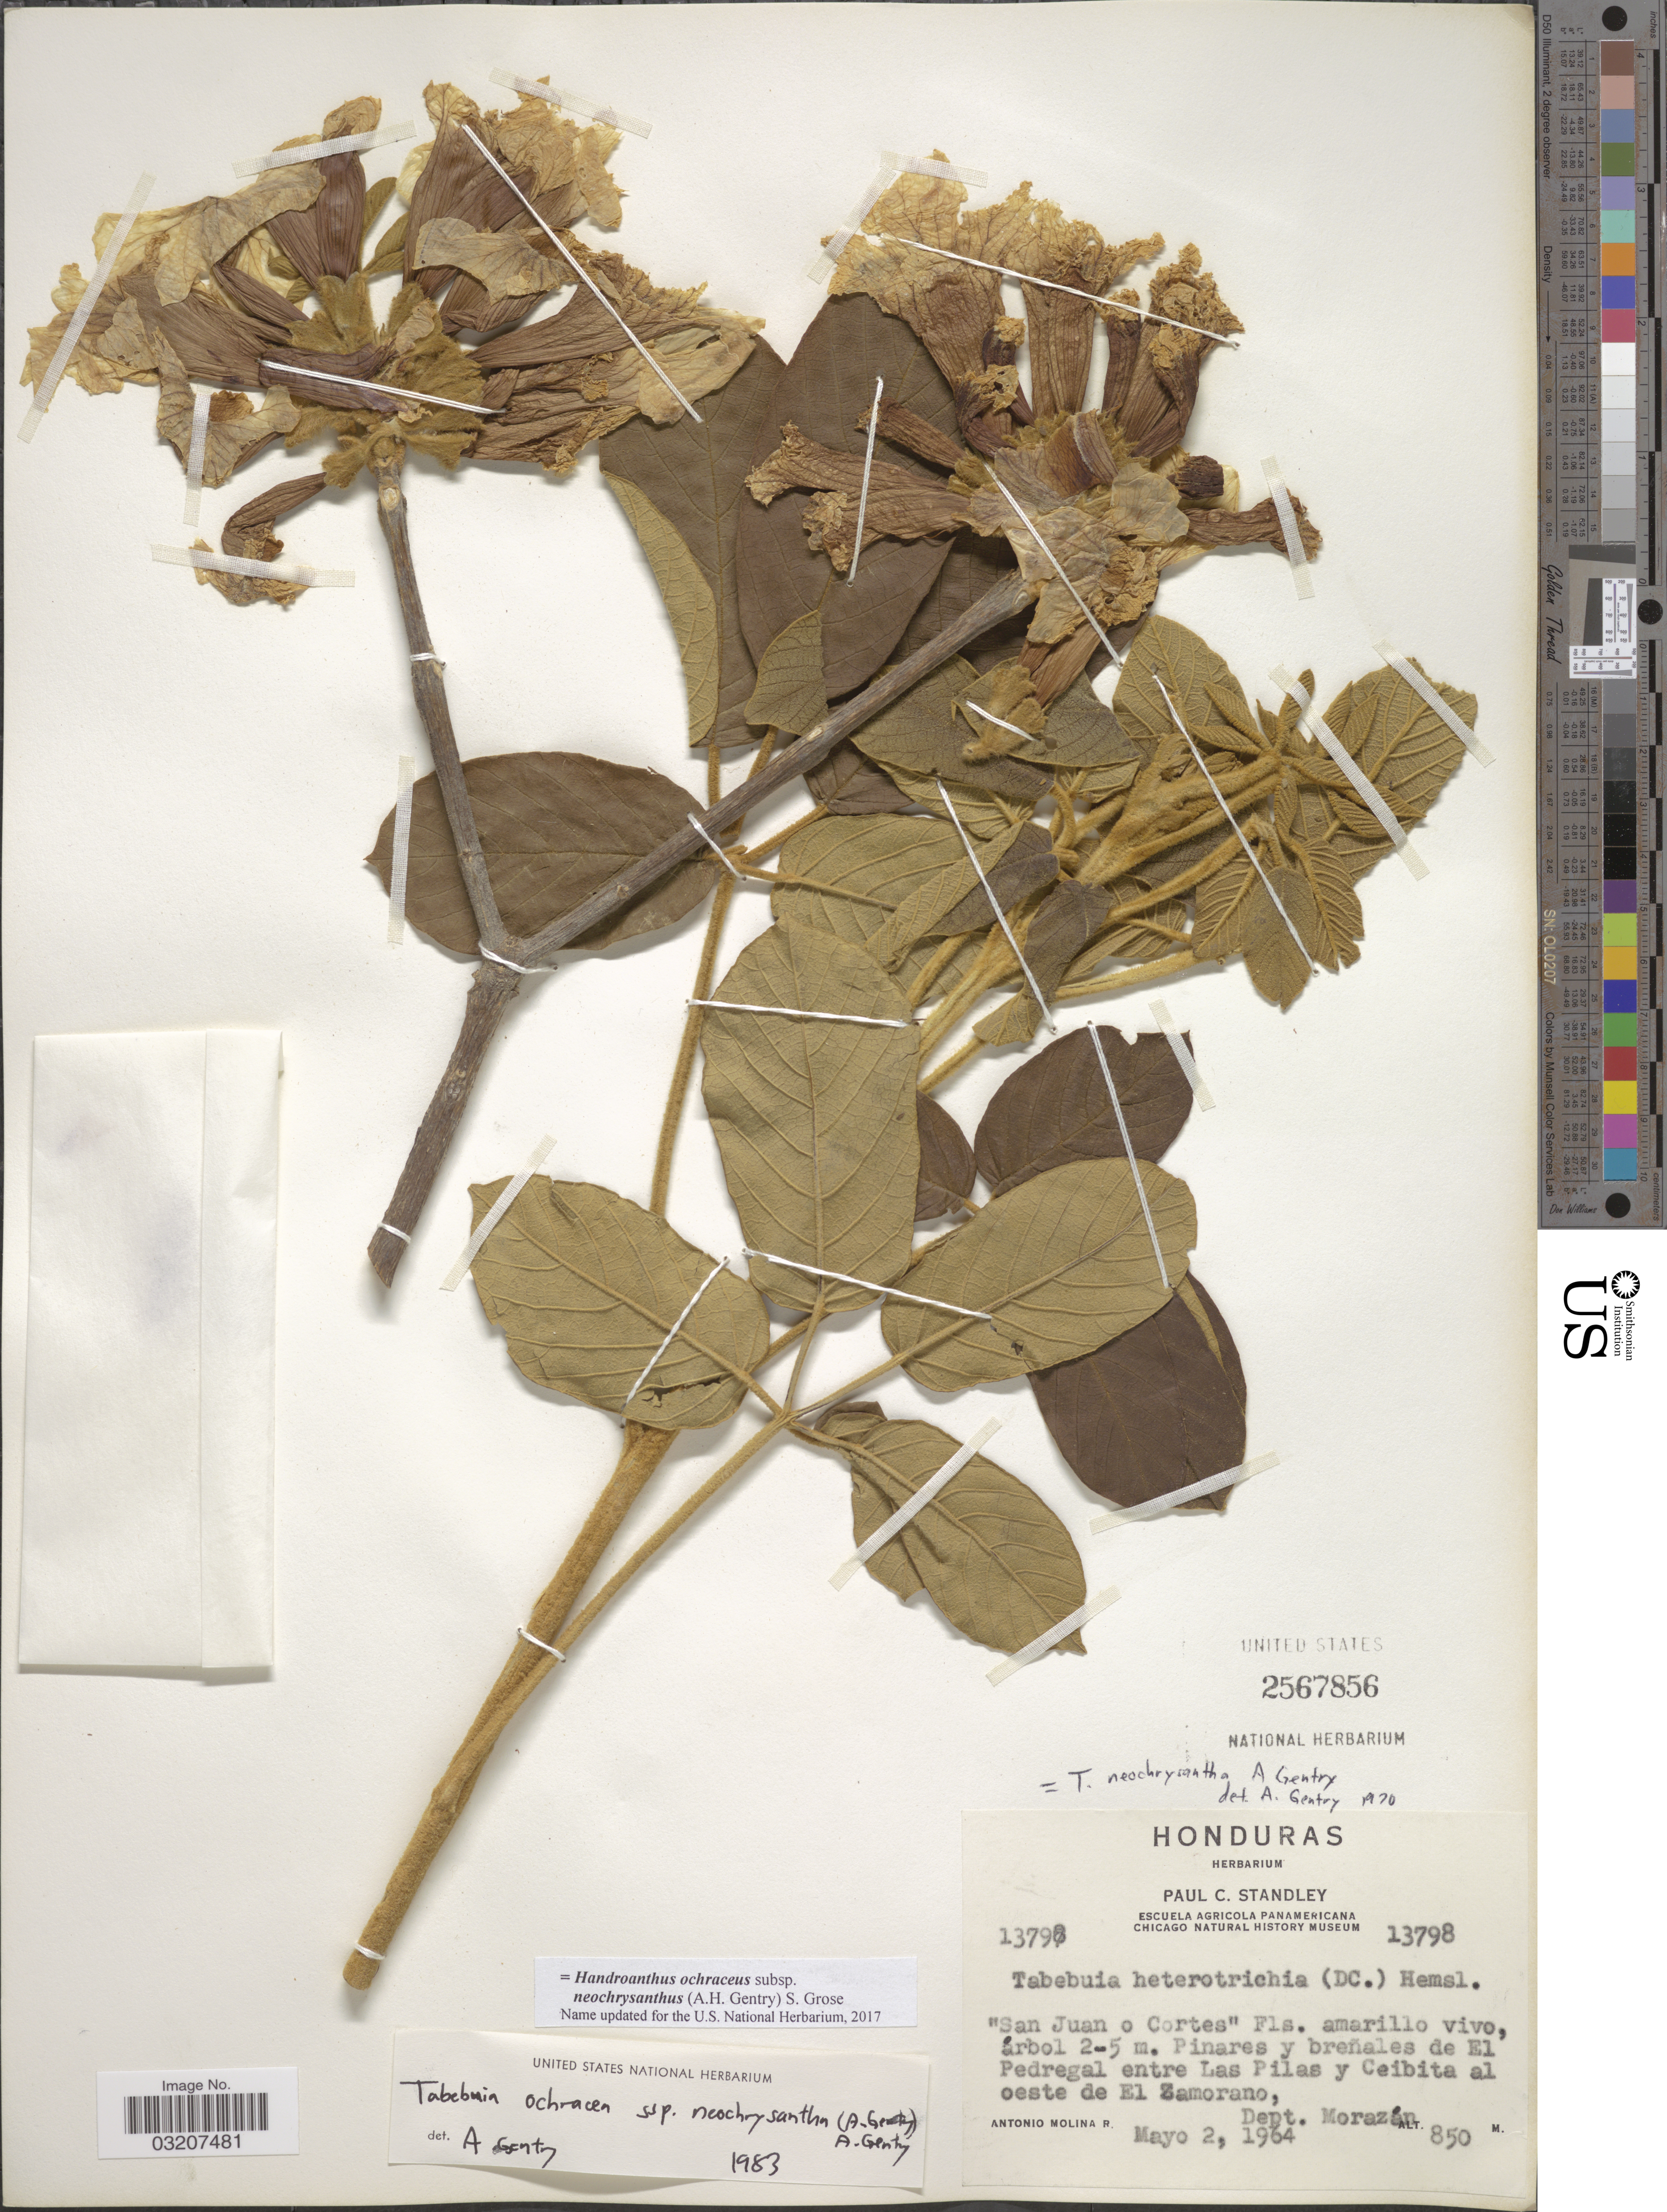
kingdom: Plantae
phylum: Tracheophyta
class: Magnoliopsida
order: Lamiales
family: Bignoniaceae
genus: Handroanthus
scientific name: Handroanthus ochraceus subsp. neochrysanthus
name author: (A.H. Gentry) S.O. Grose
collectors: A. Molina R.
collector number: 13798*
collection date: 1964-05-02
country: Honduras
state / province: Fco. Morazán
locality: Pinares y breñales de El Pedregal entre Las Pilas y Ceibita al oeste de El Zamorano, Dept. Morazán.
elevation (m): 850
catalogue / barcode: US 2567856